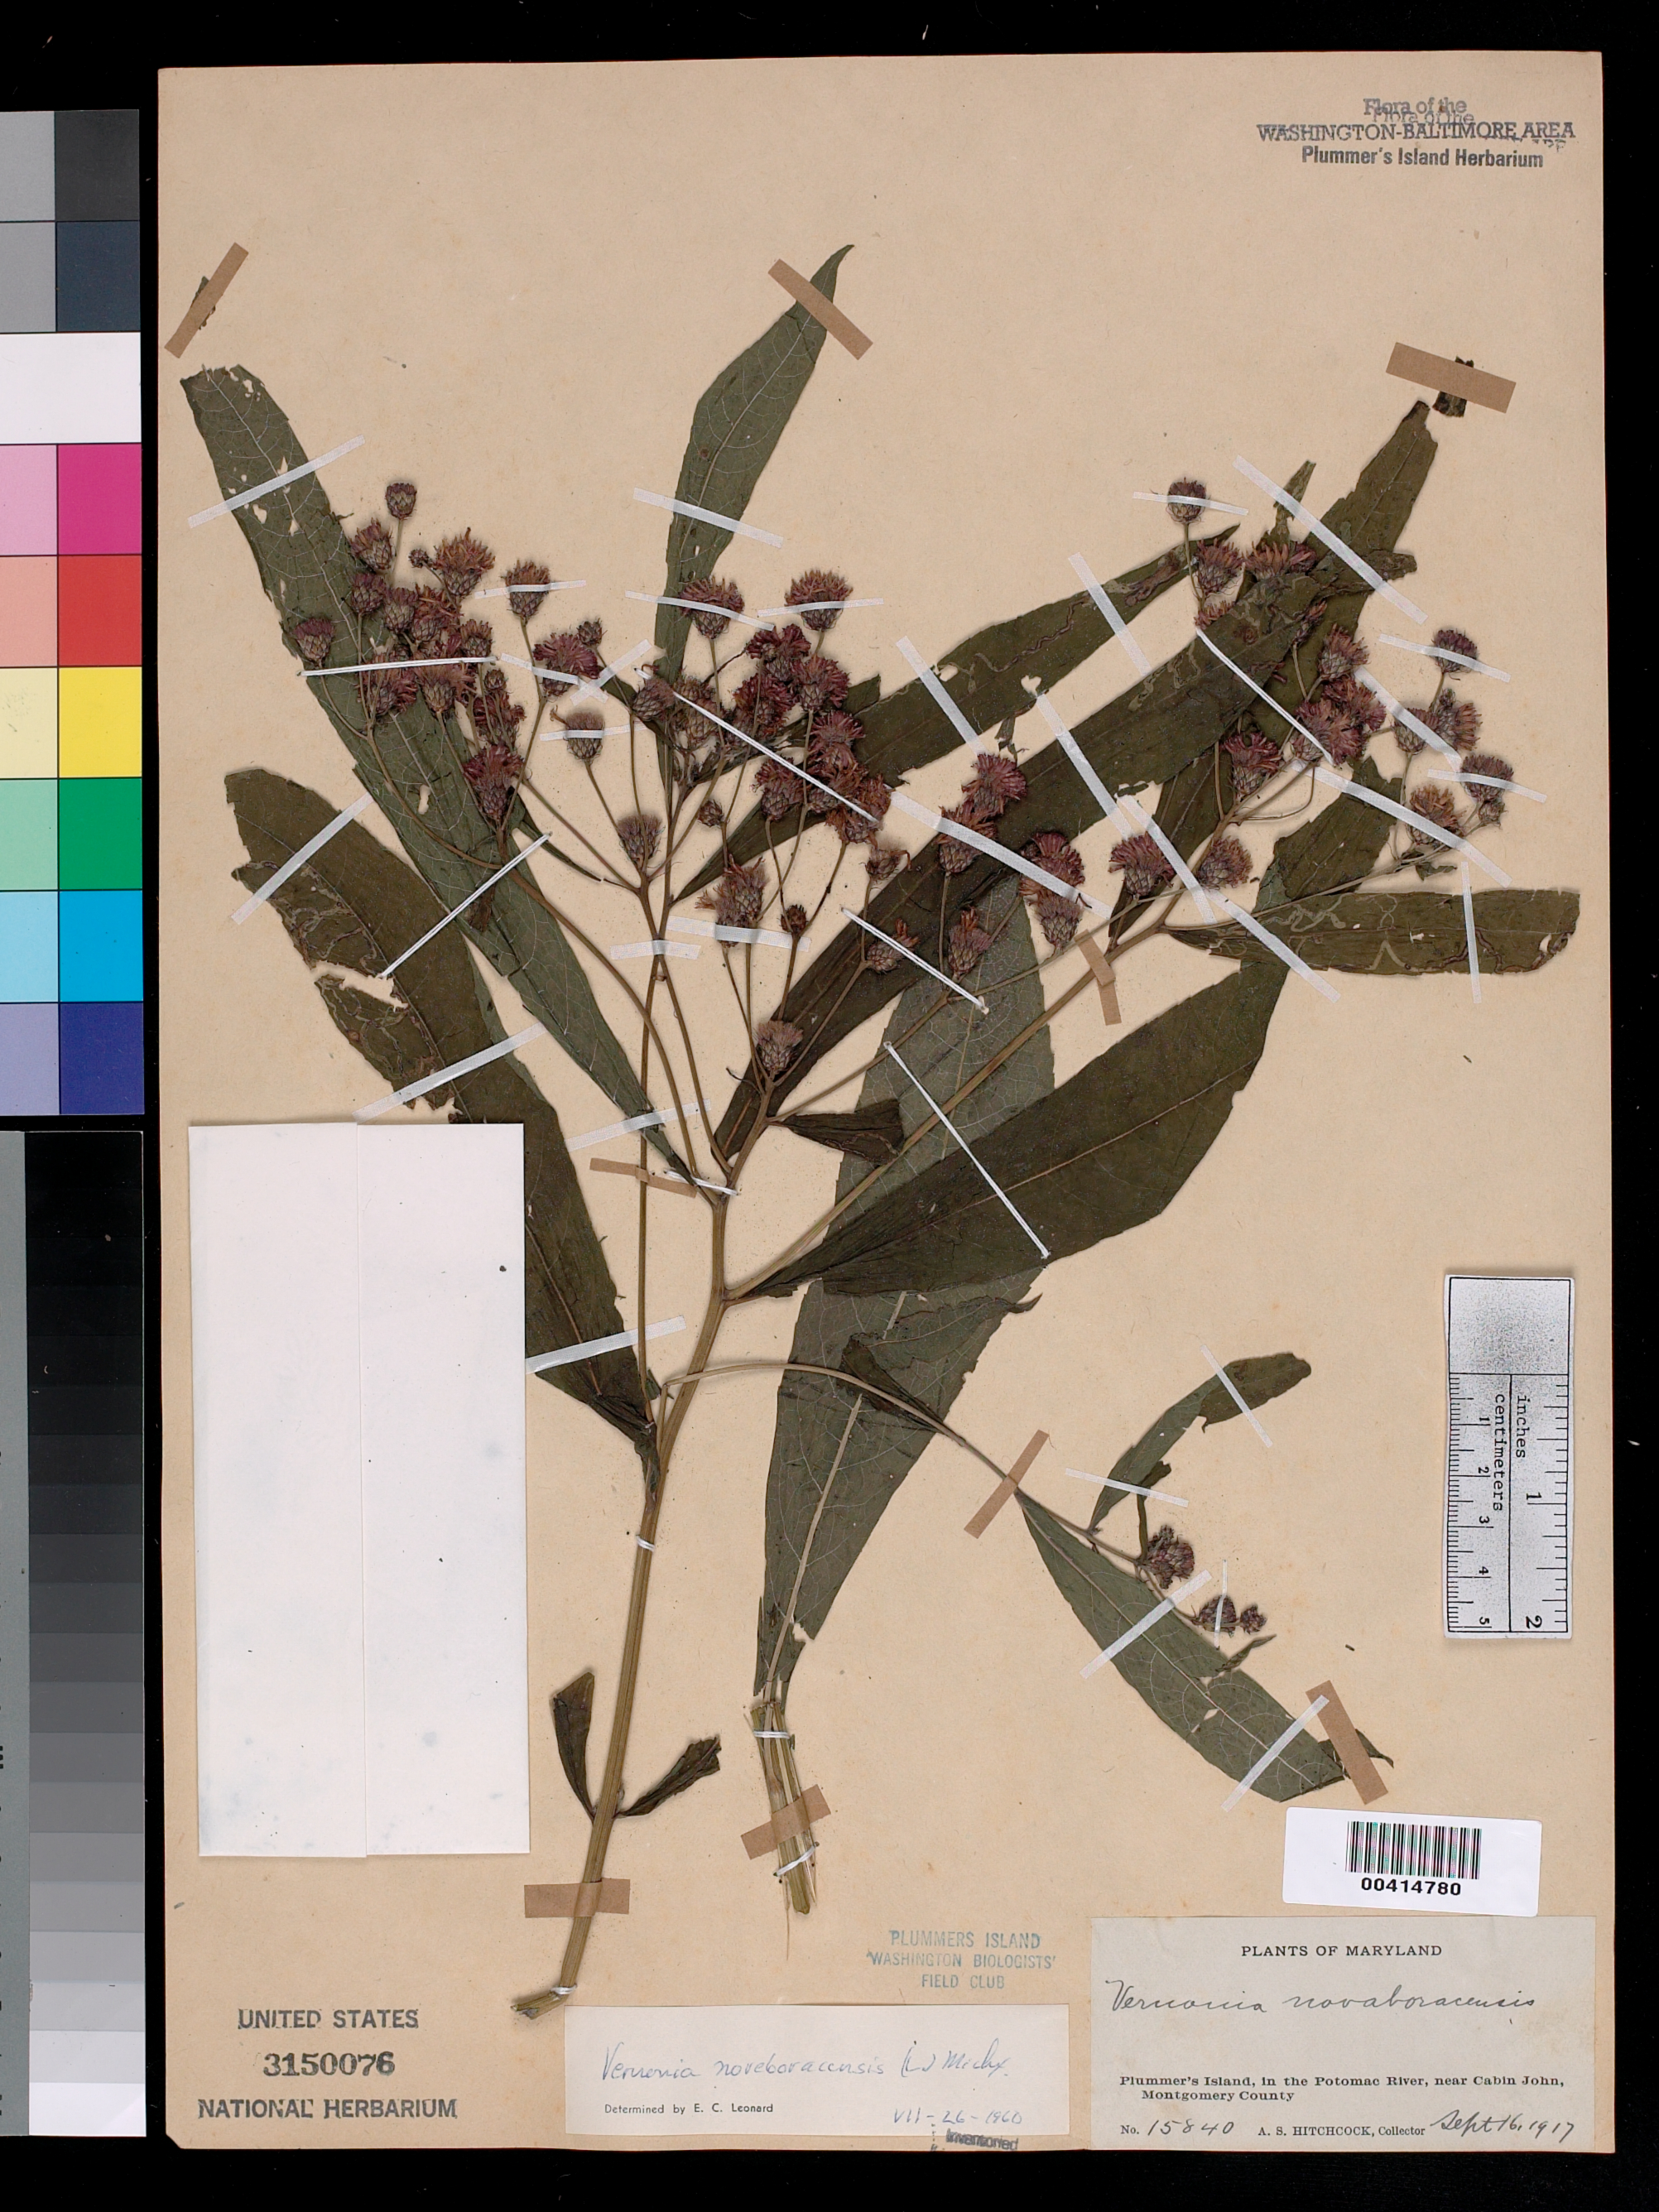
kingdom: Plantae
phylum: Tracheophyta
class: Magnoliopsida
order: Asterales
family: Asteraceae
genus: Vernonia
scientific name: Vernonia noveboracensis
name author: (L.) Michx.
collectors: A. S. Hitchcock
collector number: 15840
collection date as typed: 16 Sep 1917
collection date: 1917-09-16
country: United States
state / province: Maryland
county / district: Montgomery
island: Plummers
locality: Plummer's Island C. & O. Canal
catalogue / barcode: US 3150076